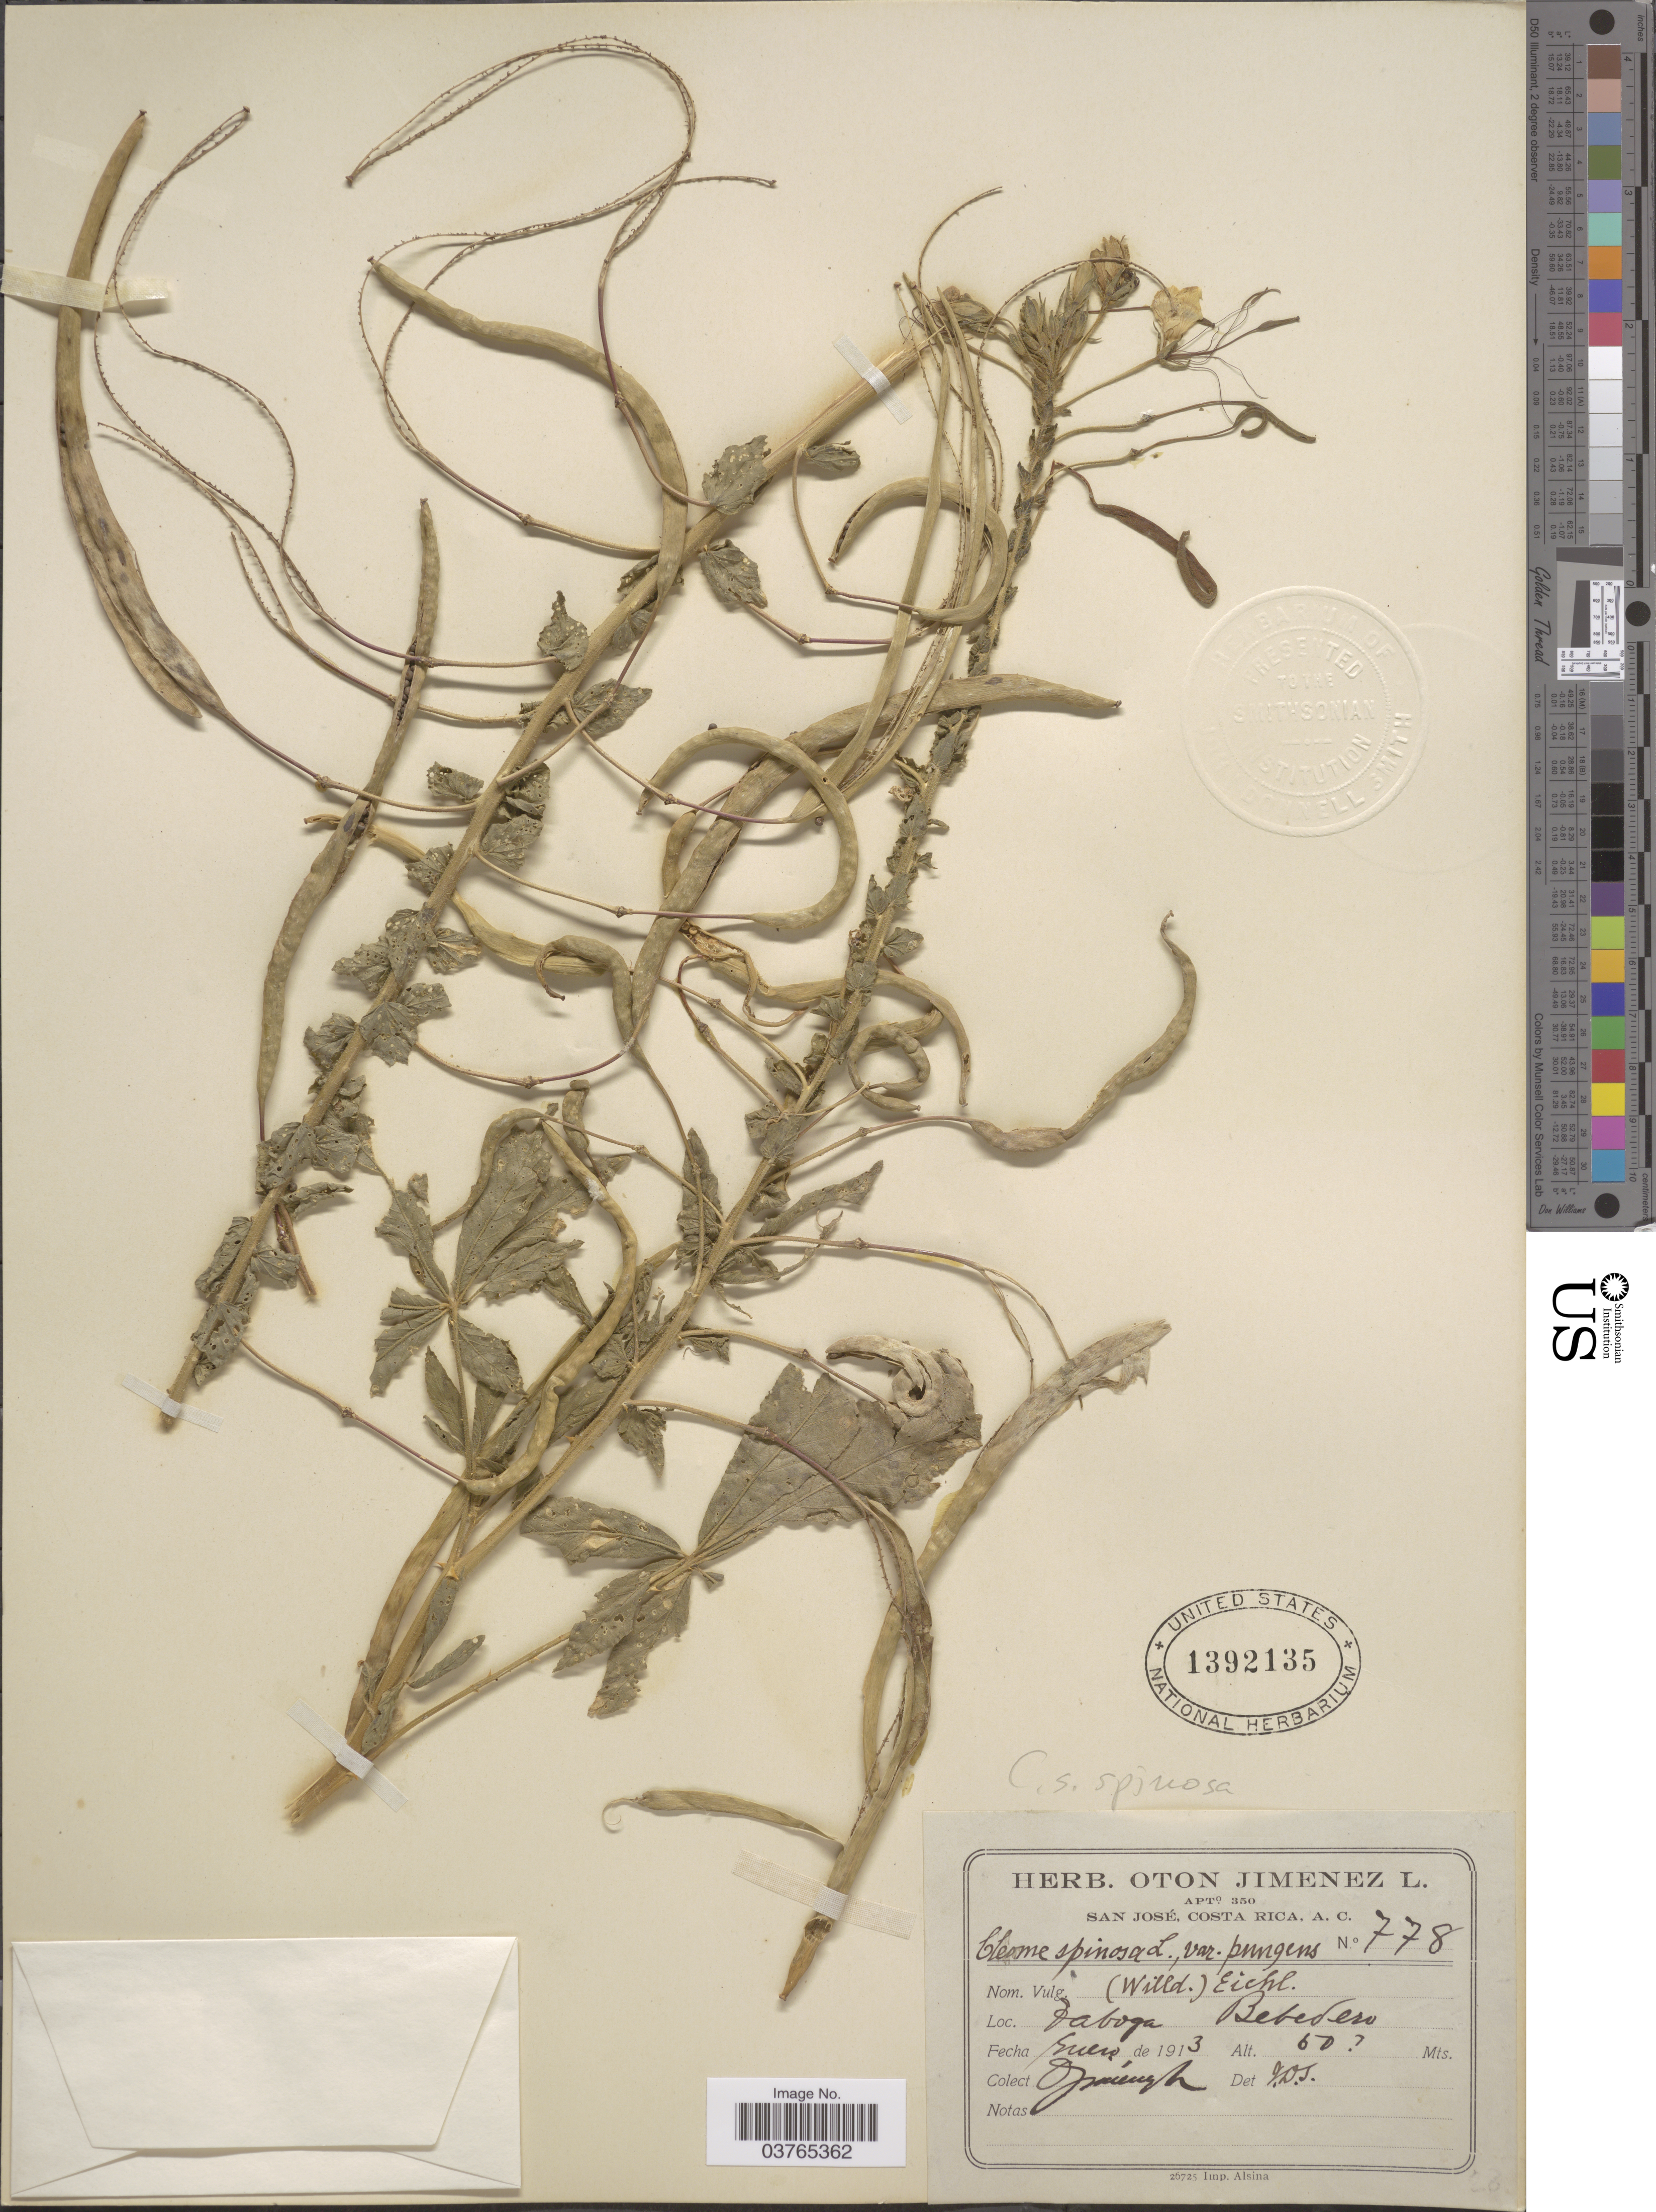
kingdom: Plantae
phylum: Tracheophyta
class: Magnoliopsida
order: Brassicales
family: Cleomaceae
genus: Tarenaya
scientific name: Tarenaya spinosa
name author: (Jacq.) Raf.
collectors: O. Jimenez L.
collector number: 778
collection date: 1913-01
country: Costa Rica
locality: Daboga, Bebedero.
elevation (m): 50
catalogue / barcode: US 1392135